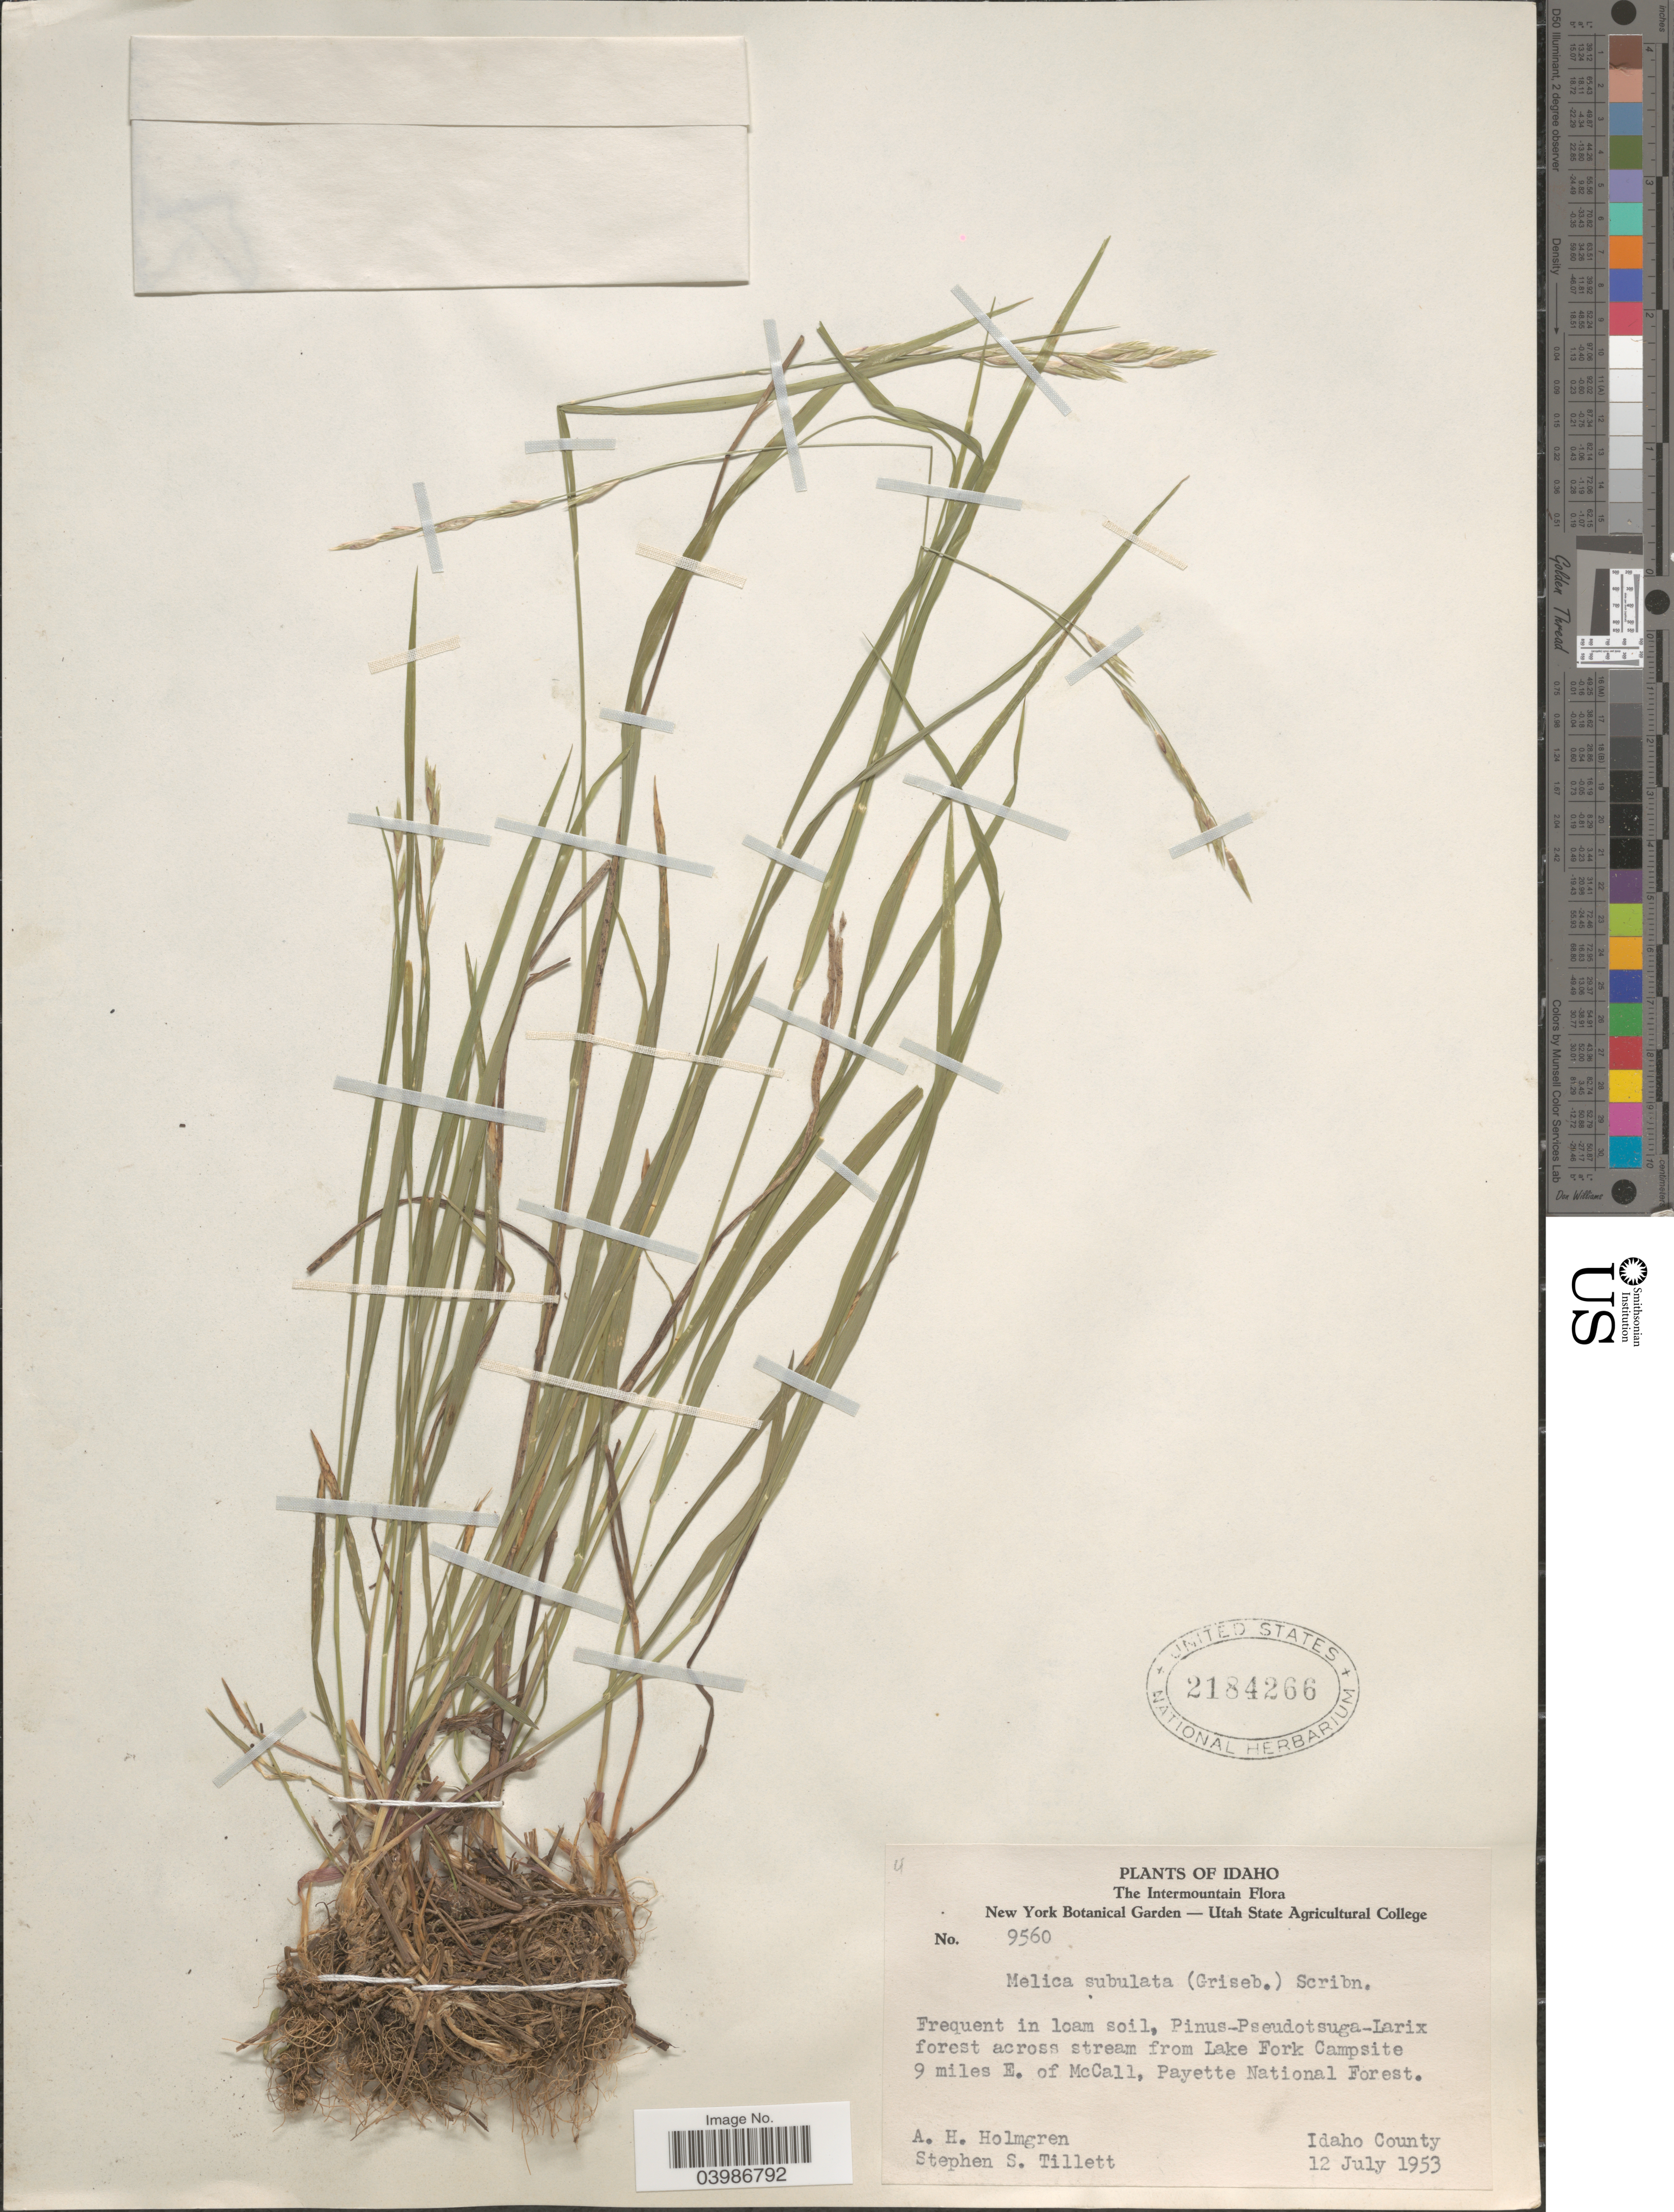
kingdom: Plantae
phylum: Tracheophyta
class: Liliopsida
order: Poales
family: Poaceae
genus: Melica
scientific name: Melica subulata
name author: (Griseb.) Scribn.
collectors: A. H. Holmgren & S. S. Tillett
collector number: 9560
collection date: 1953-07-12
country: United States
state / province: Idaho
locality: The Intermountain. From Lake Fork Campsite 9 miles E. of McCall, Payette National Forest, Idaho County.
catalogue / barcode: US 2184266